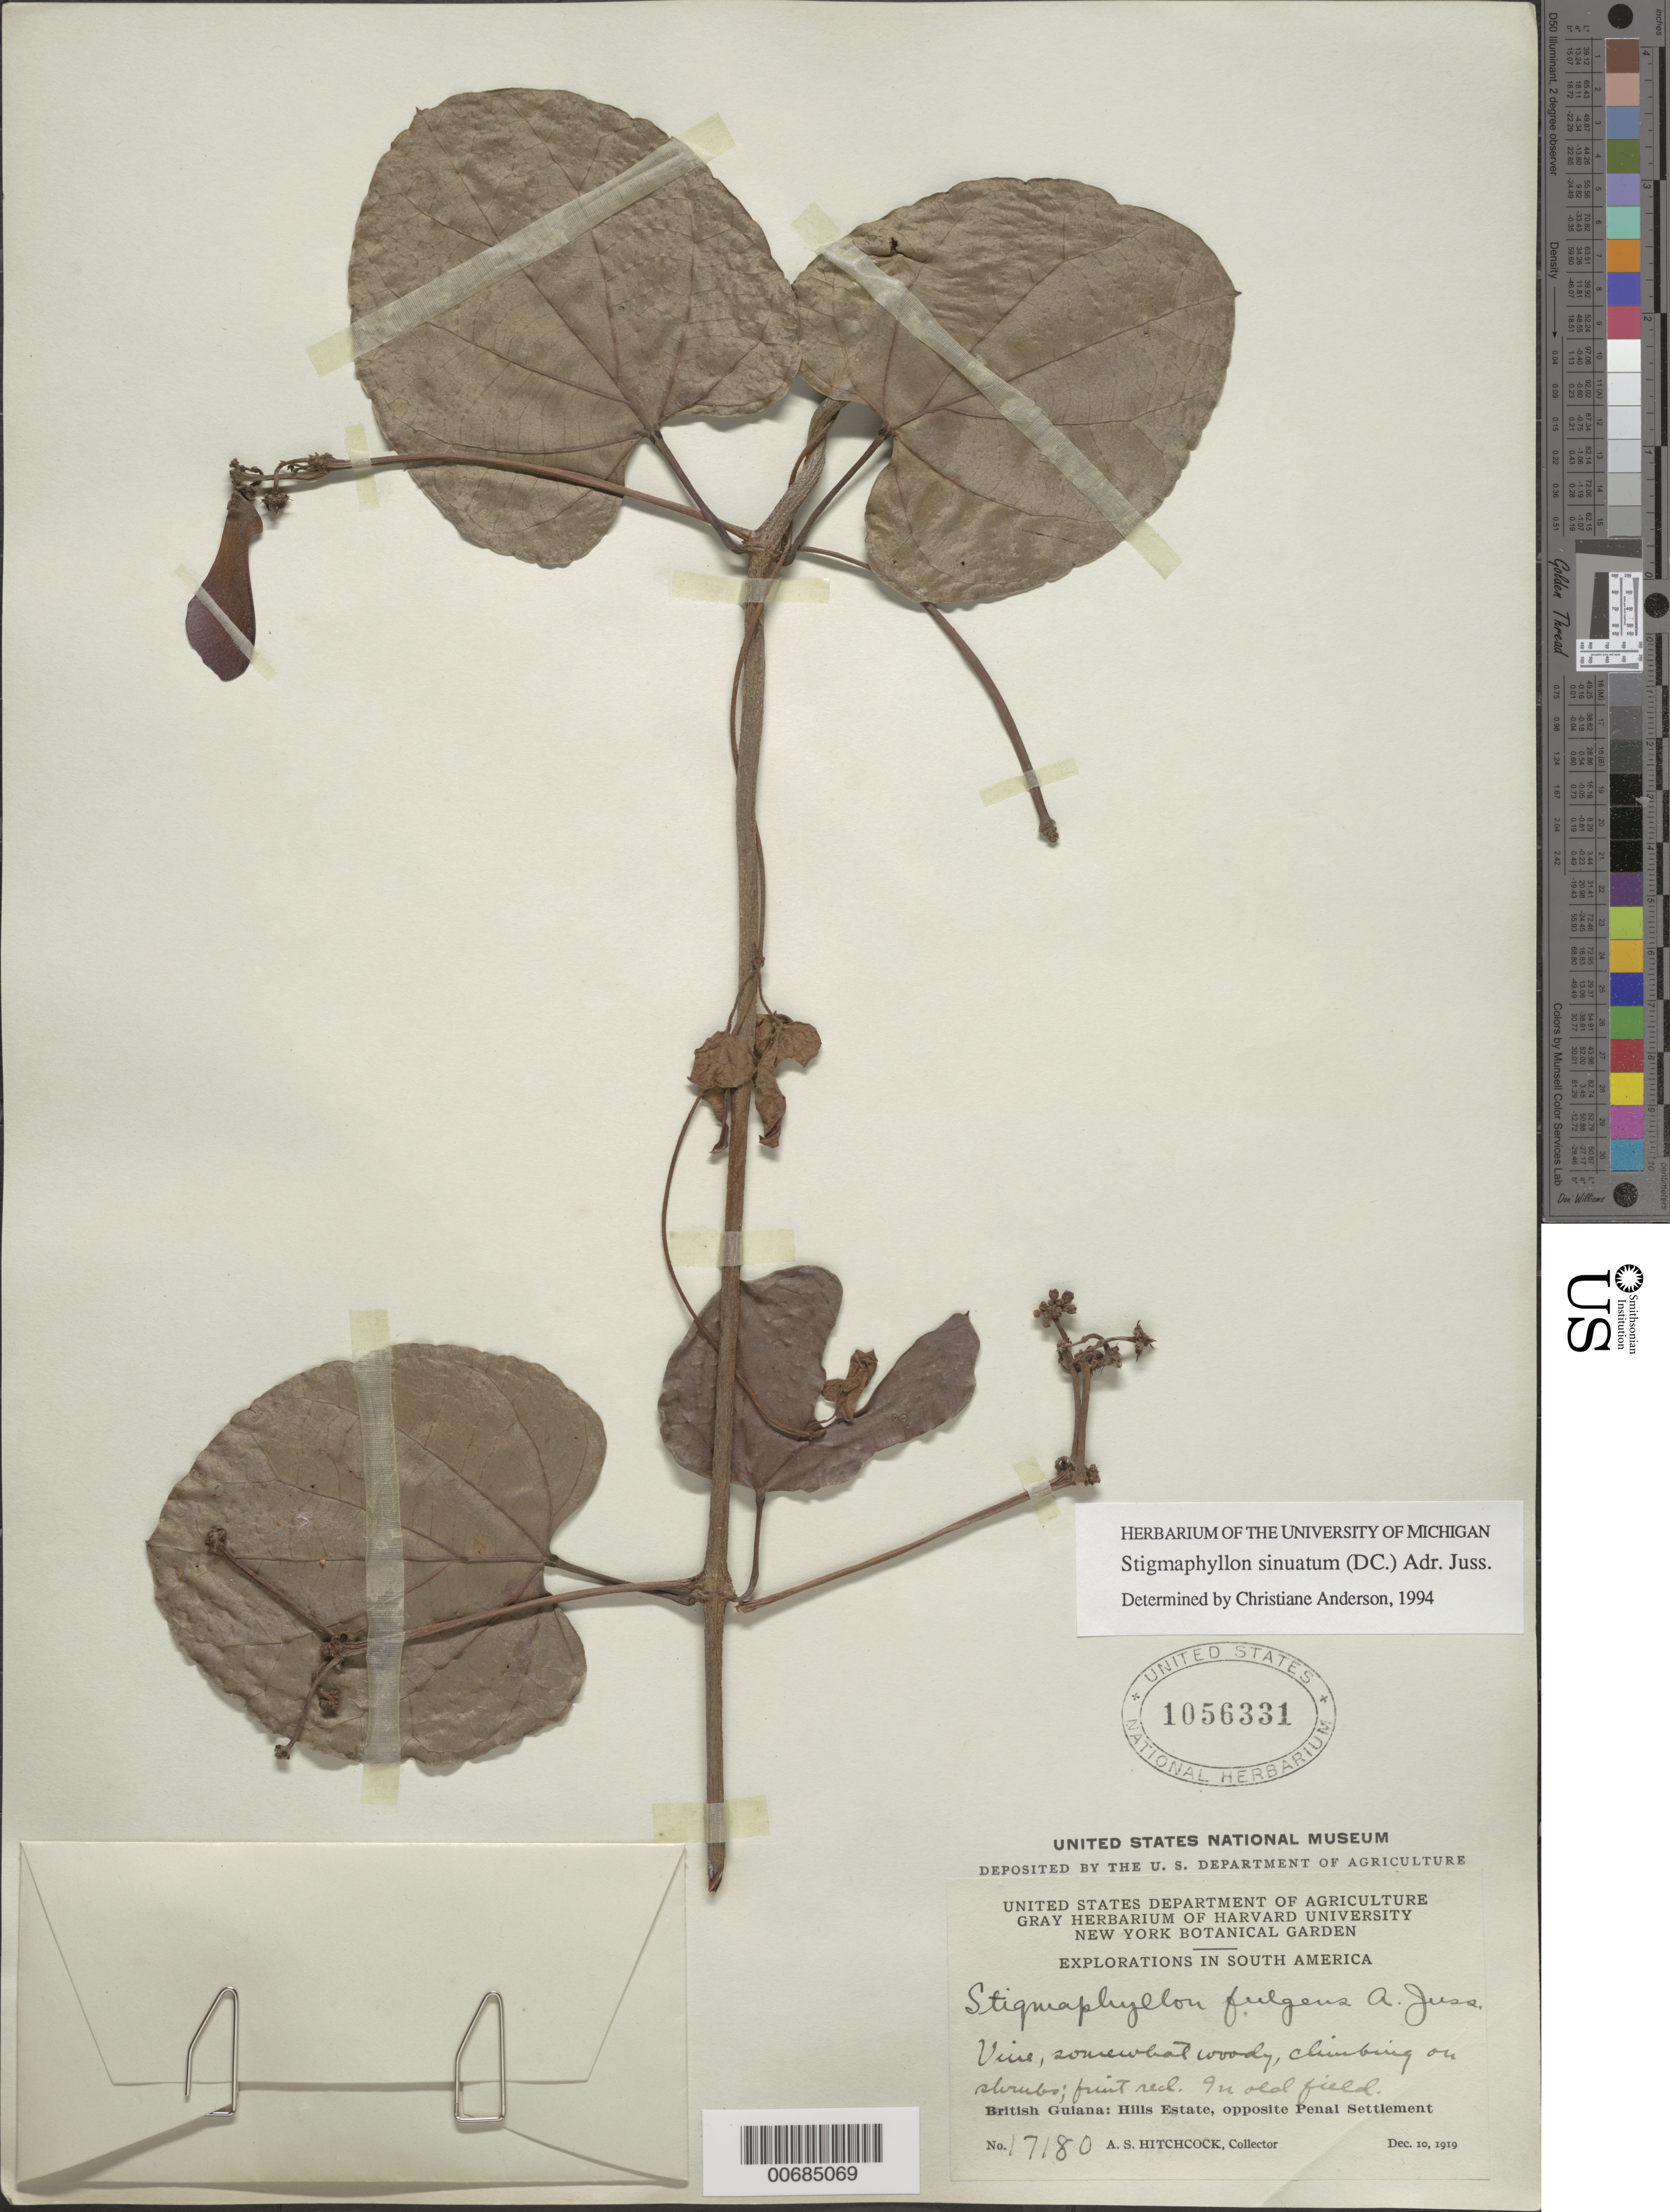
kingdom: Plantae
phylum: Tracheophyta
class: Magnoliopsida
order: Malpighiales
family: Malpighiaceae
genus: Stigmaphyllon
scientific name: Stigmaphyllon sinuatum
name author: (DC.) A. Juss.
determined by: Anderson, C.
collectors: A. S. Hitchcock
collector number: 17180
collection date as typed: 10-Dec-19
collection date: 1919-12-10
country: Guyana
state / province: Cuyuni-Mazaruni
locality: Penal Settlement, opposite; Hills Estate, 3 mi SW of Bartica near Mazaruni R.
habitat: Old field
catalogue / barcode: US 1056331